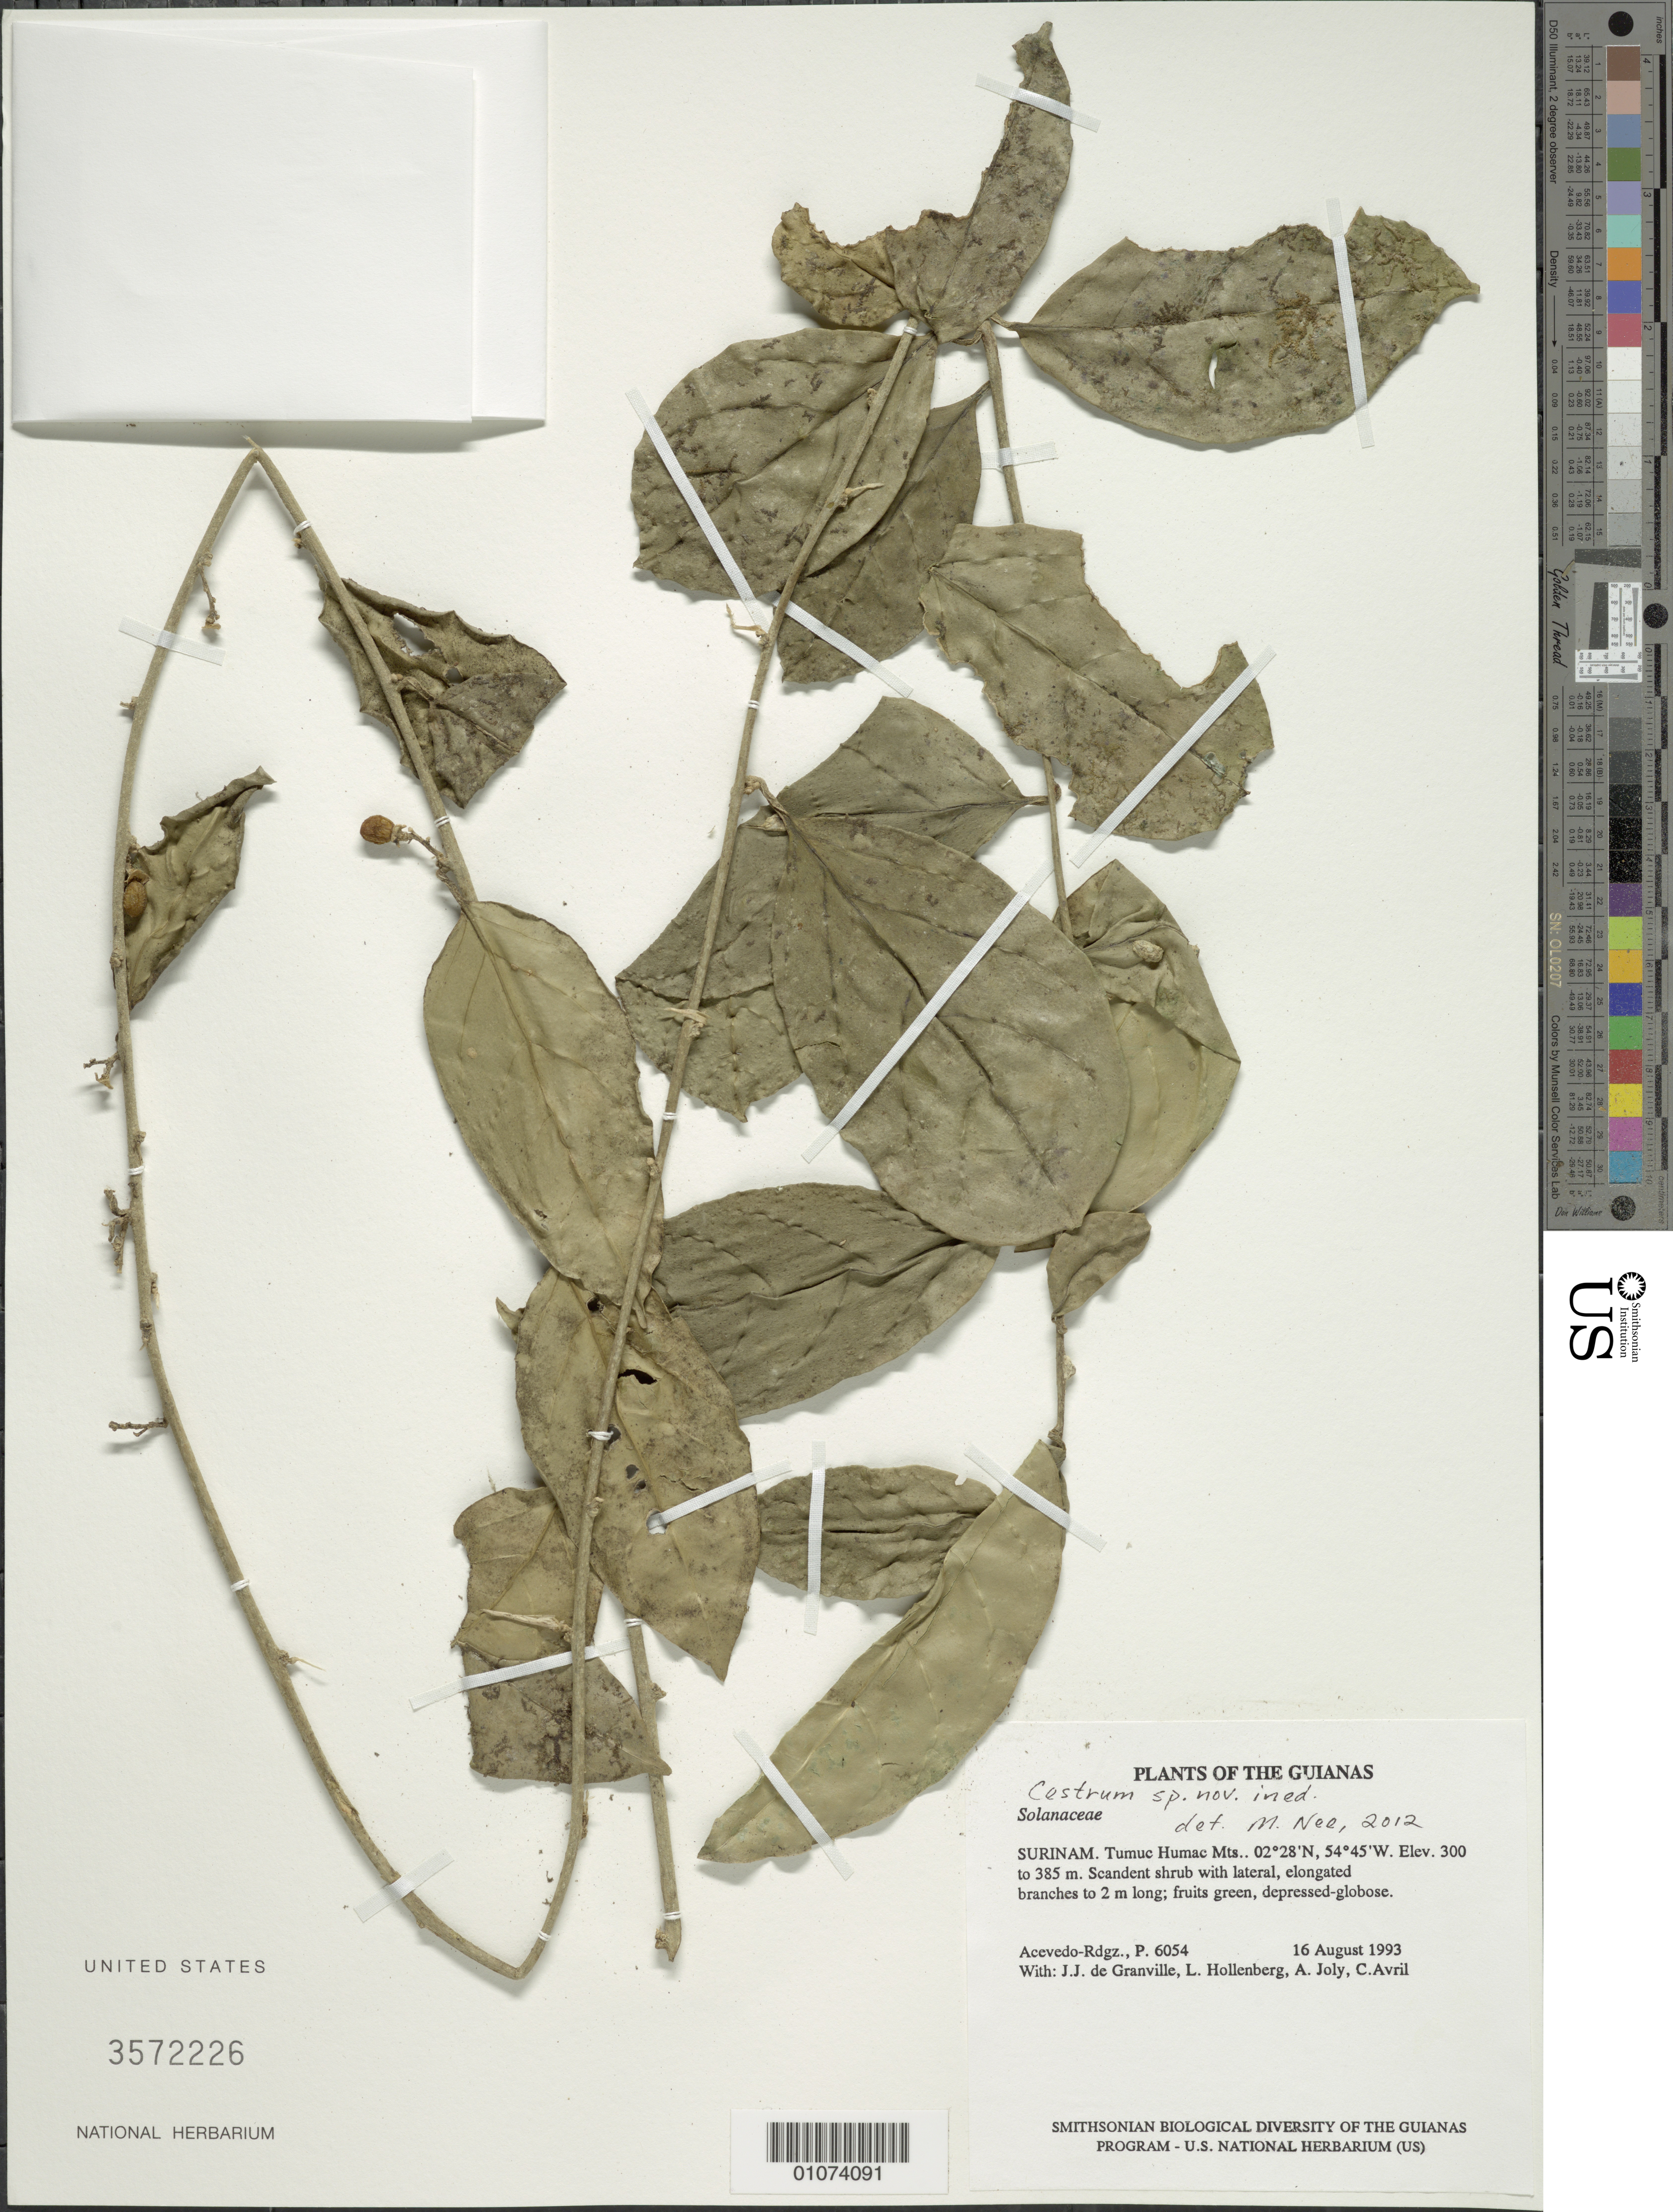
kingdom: Plantae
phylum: Tracheophyta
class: Magnoliopsida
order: Solanales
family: Solanaceae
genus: Cestrum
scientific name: Cestrum sp.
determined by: Nee, Michael H.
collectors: P. Acevedo-Rodr., J.-J. de Granville, L. Hollenberg, A. Joly & C. Avril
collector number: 6054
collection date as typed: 16 August 1993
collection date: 1993-08-16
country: Suriname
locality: Tumuc Humac Mts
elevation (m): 300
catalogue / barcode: US 3572226